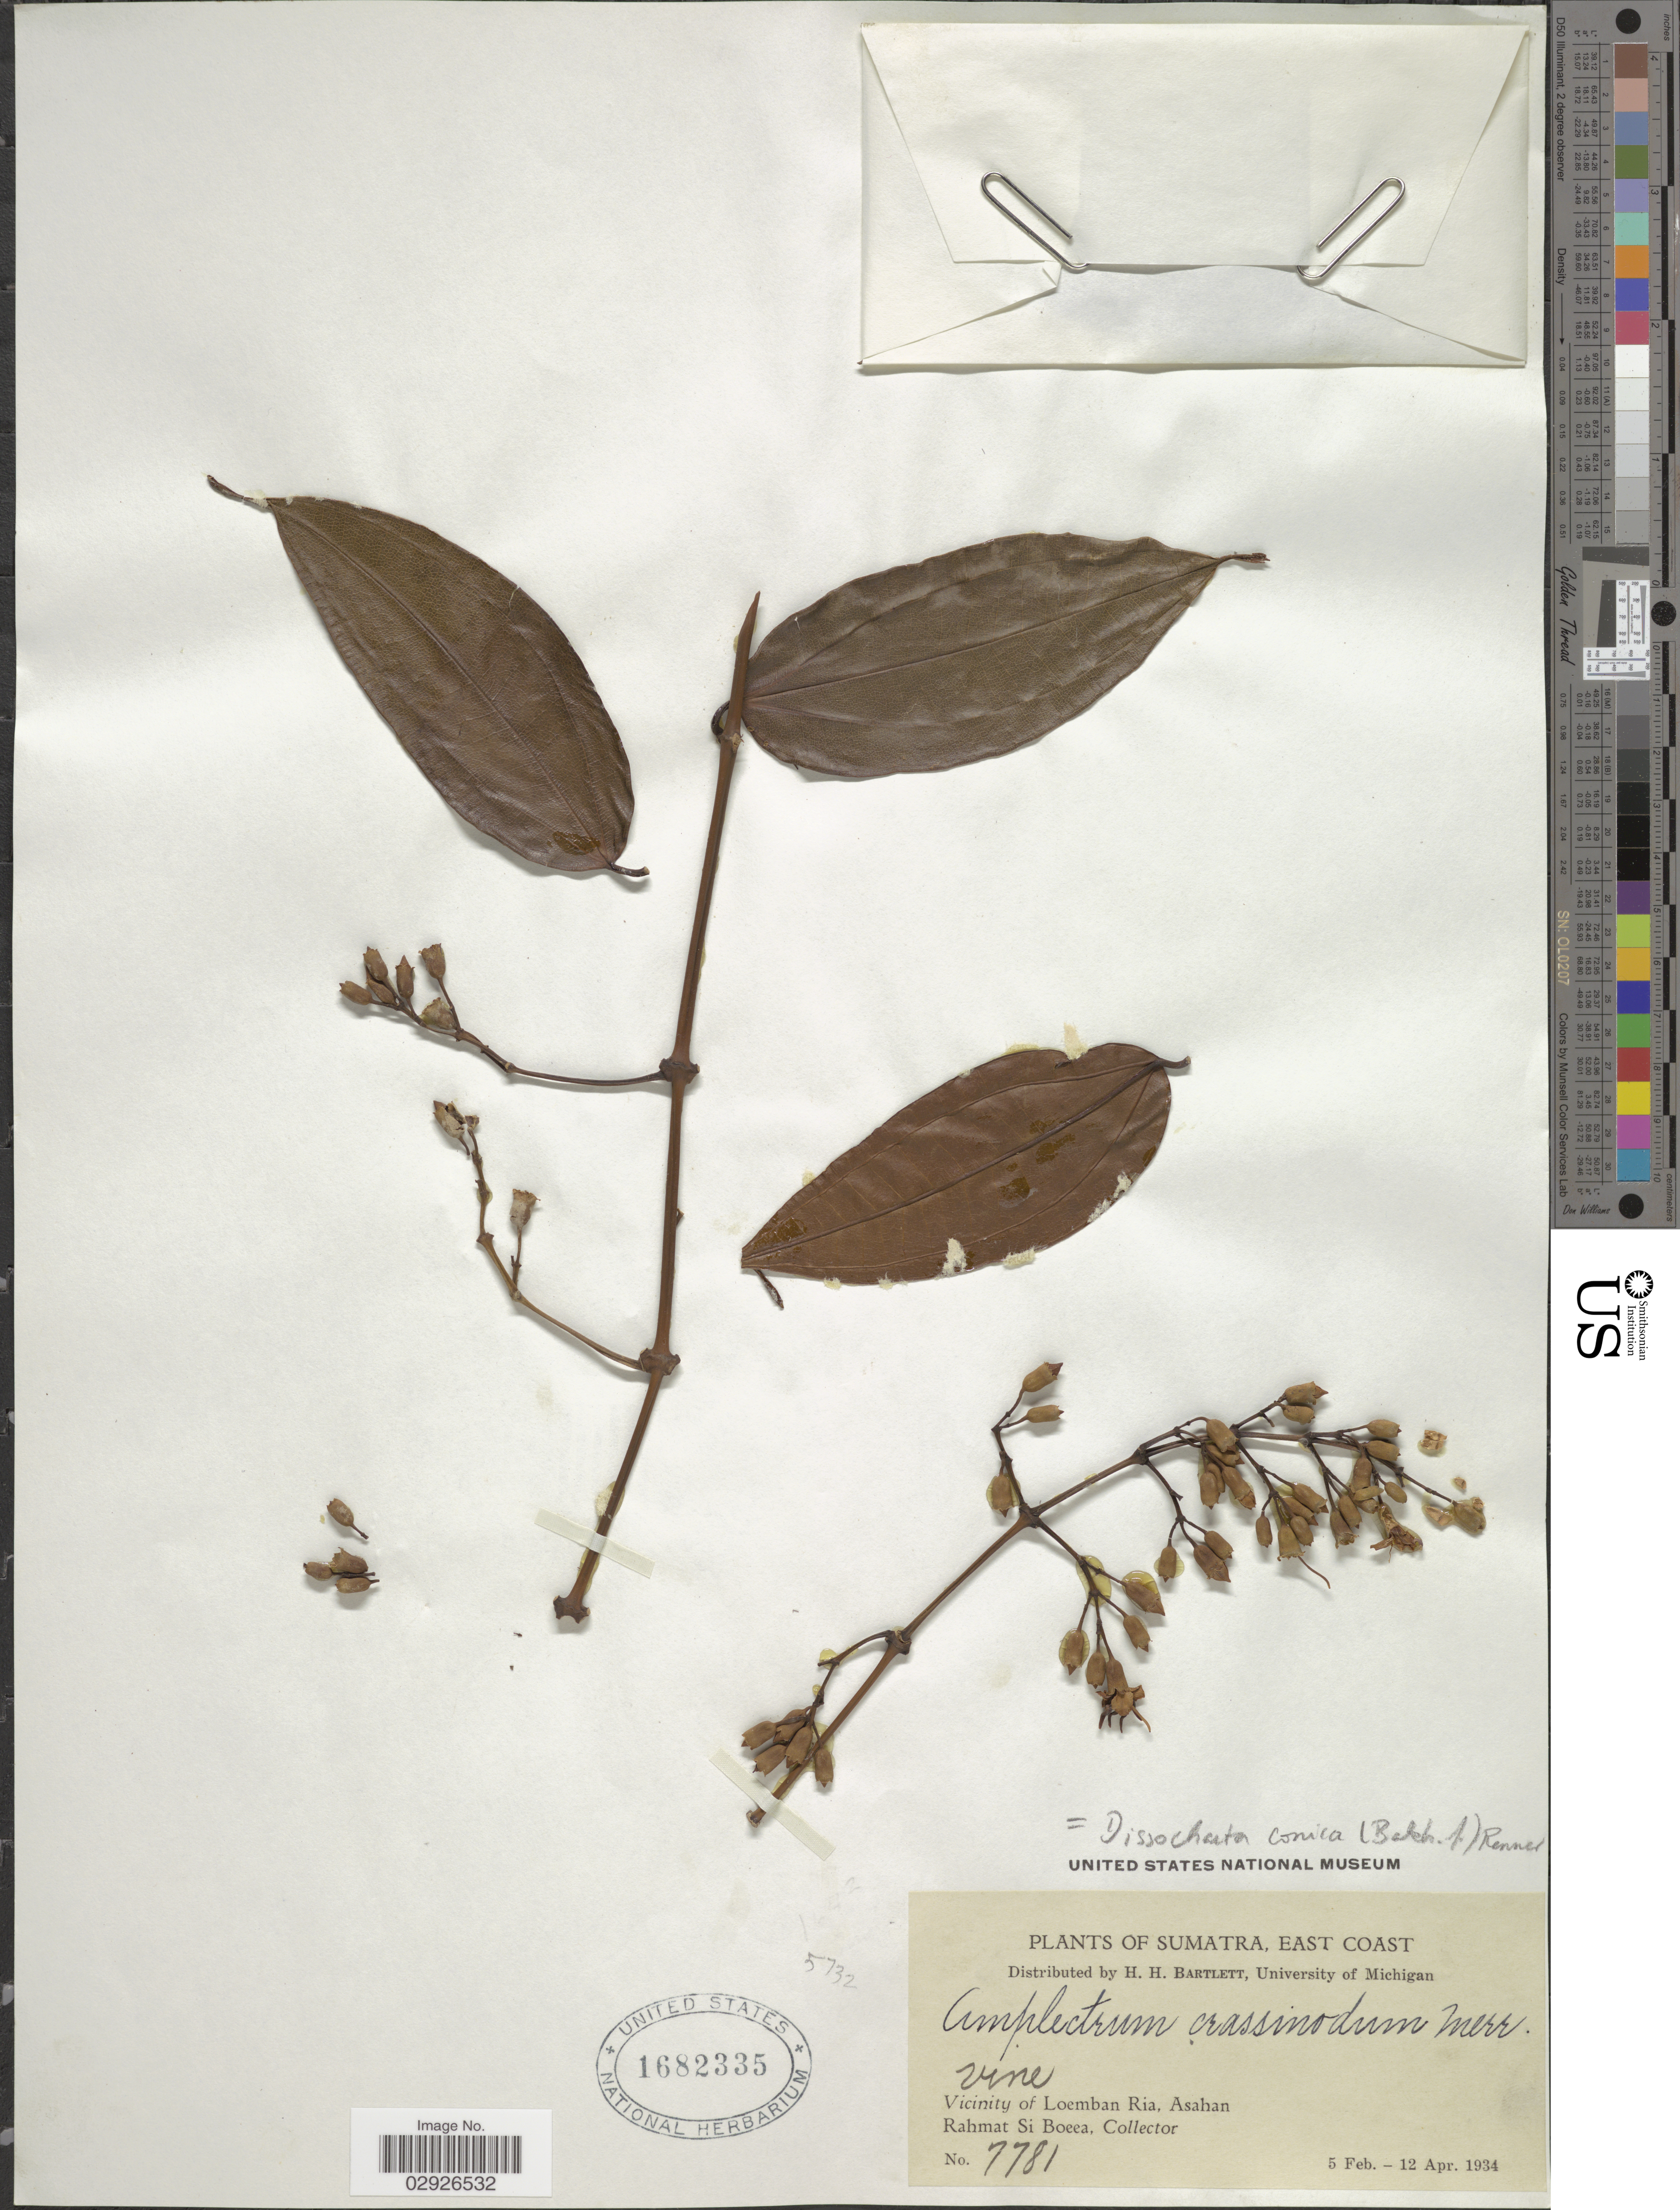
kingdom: Plantae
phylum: Tracheophyta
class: Magnoliopsida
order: Myrtales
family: Melastomataceae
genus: Diplectria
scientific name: Diplectria conica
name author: Bakh. f.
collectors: Rahmat Si Boeea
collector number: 7781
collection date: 1934-02-05/1934-04-12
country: Indonesia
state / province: Sumatra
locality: East Coast. Vicinity of Loemban Ria, Asahan.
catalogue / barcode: US 1682335